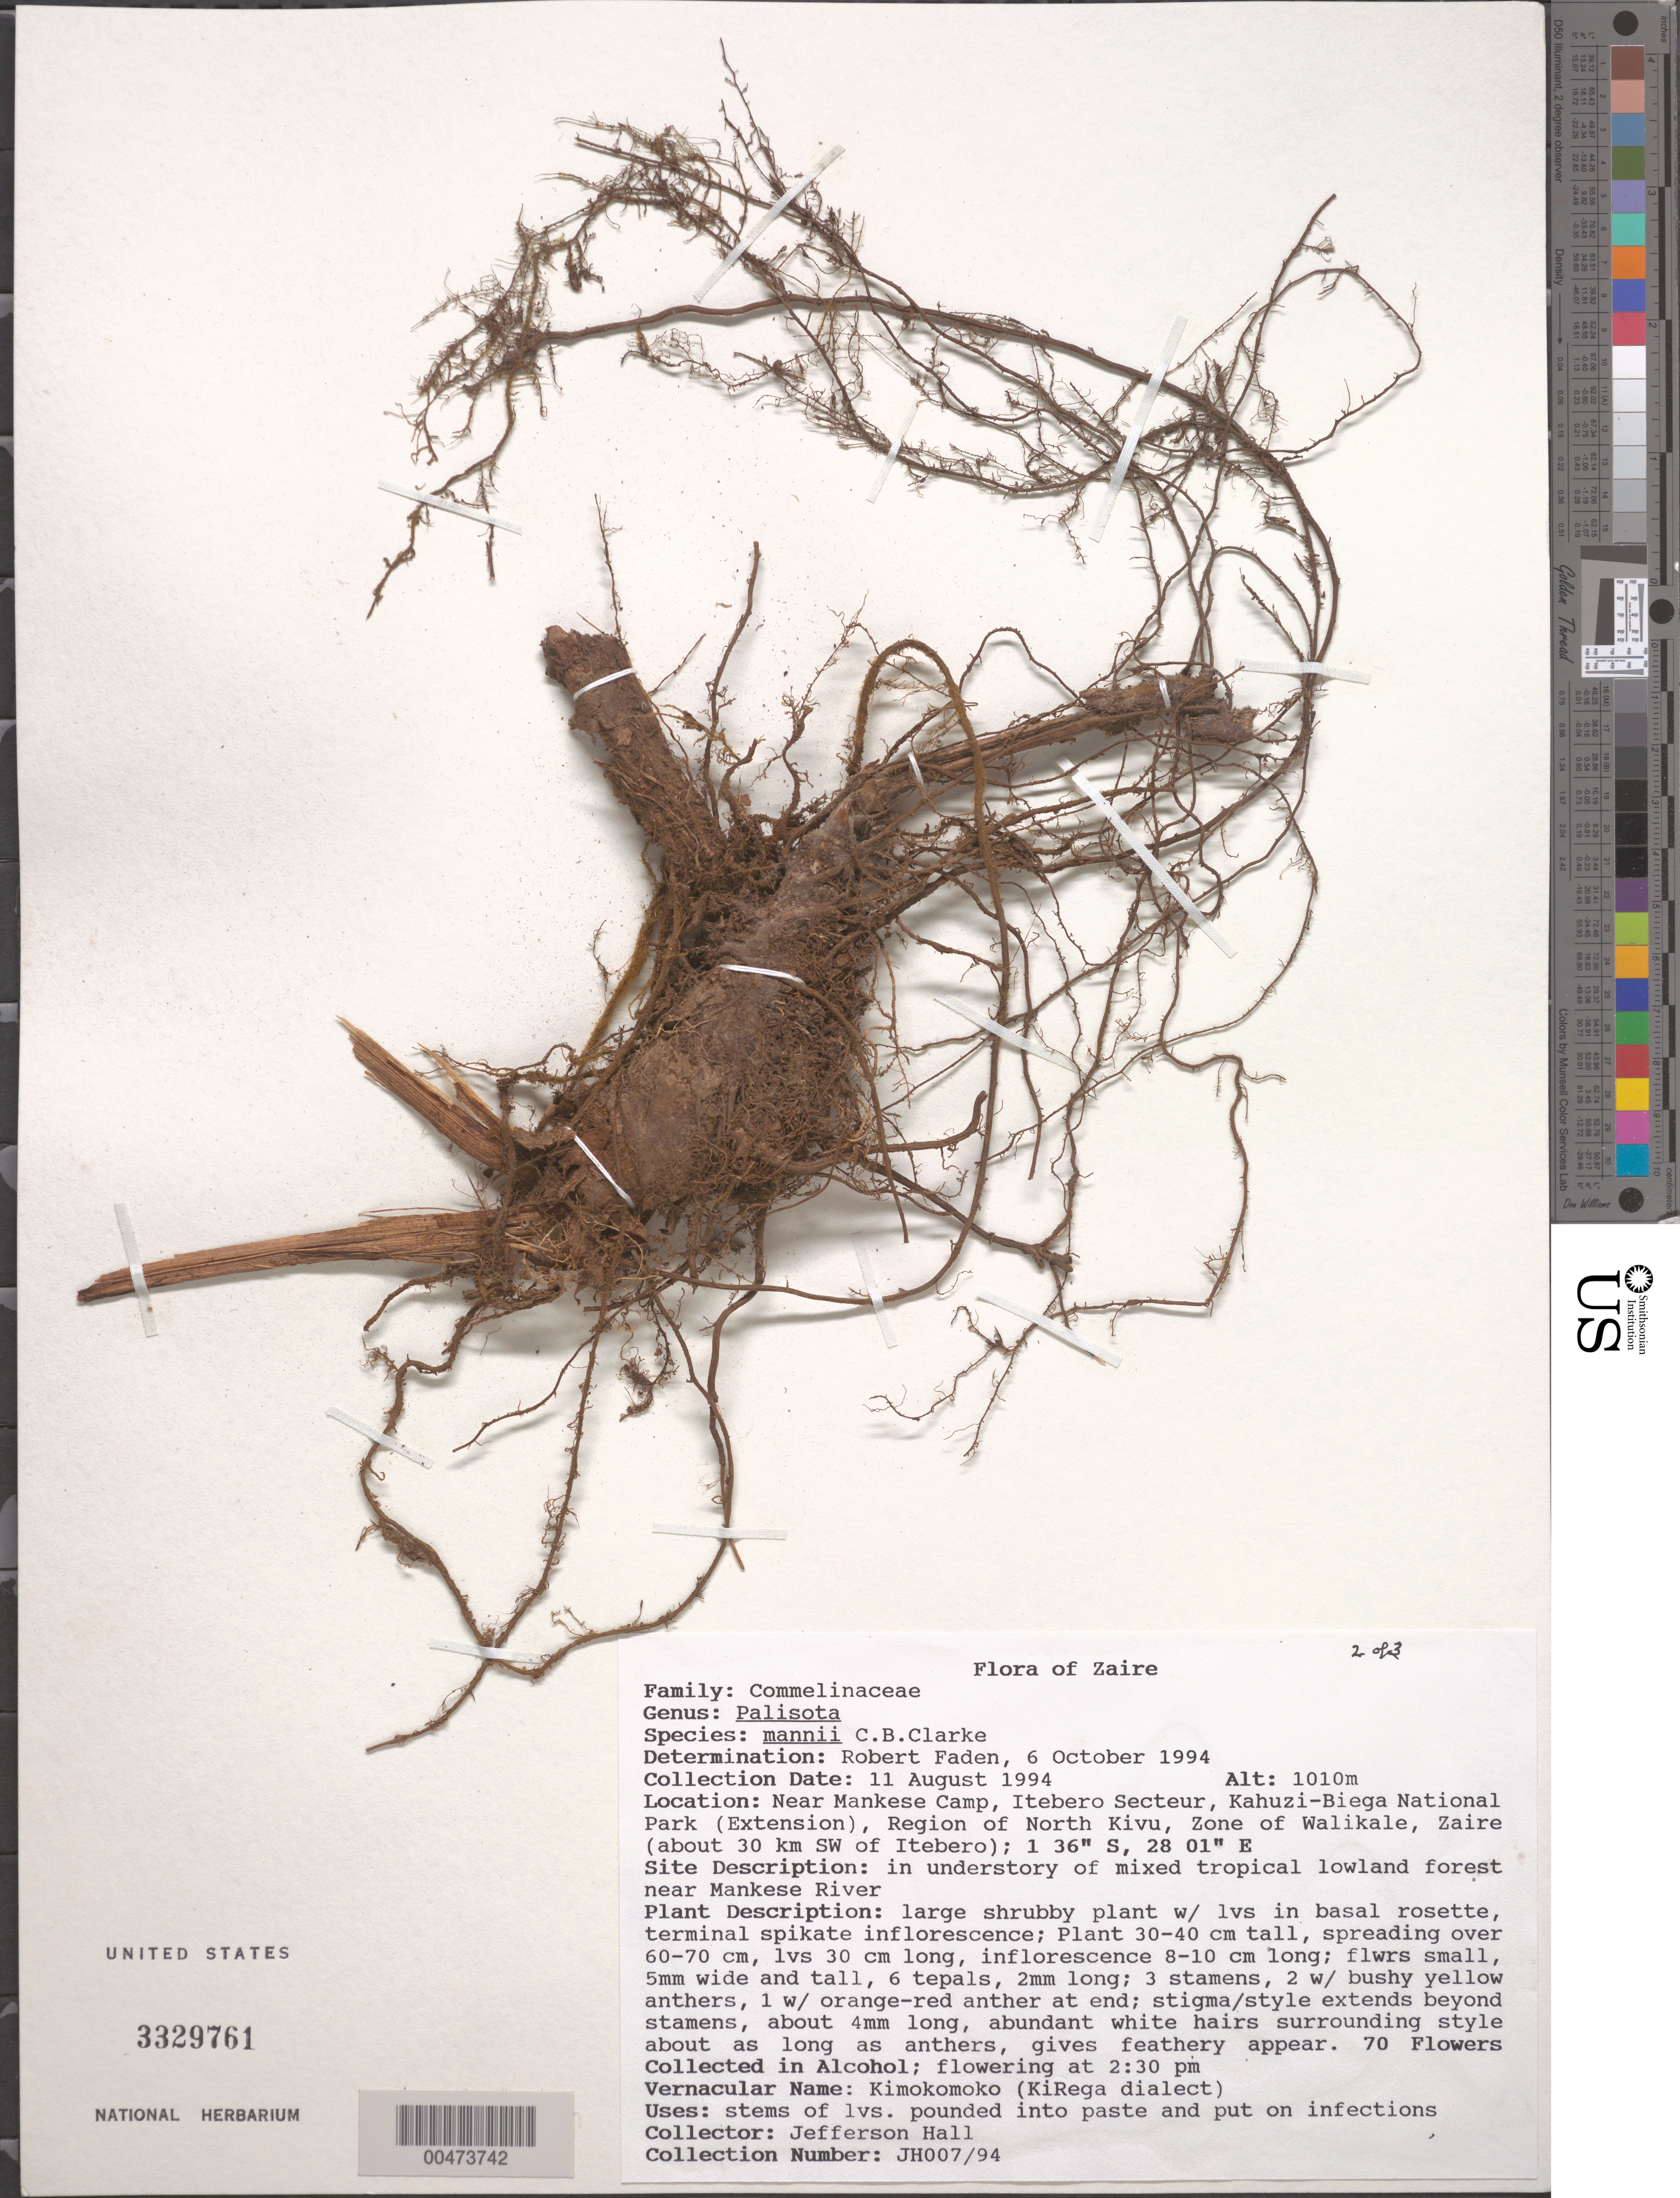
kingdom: Plantae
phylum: Tracheophyta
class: Liliopsida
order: Commelinales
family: Commelinaceae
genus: Palisota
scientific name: Palisota mannii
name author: C.B. Clarke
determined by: Faden, Robert B., (US), Smithsonian Institution - National Museum of Natural History (UNITED STATES)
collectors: J. Hall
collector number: Jh007/94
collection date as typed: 11 Aug 1994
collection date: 1994-08-11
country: Congo, Democratic Republic of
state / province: Sud-Kivu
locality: Near Mankese camp,Kahuzi-Biega National Park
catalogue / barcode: US 3329761